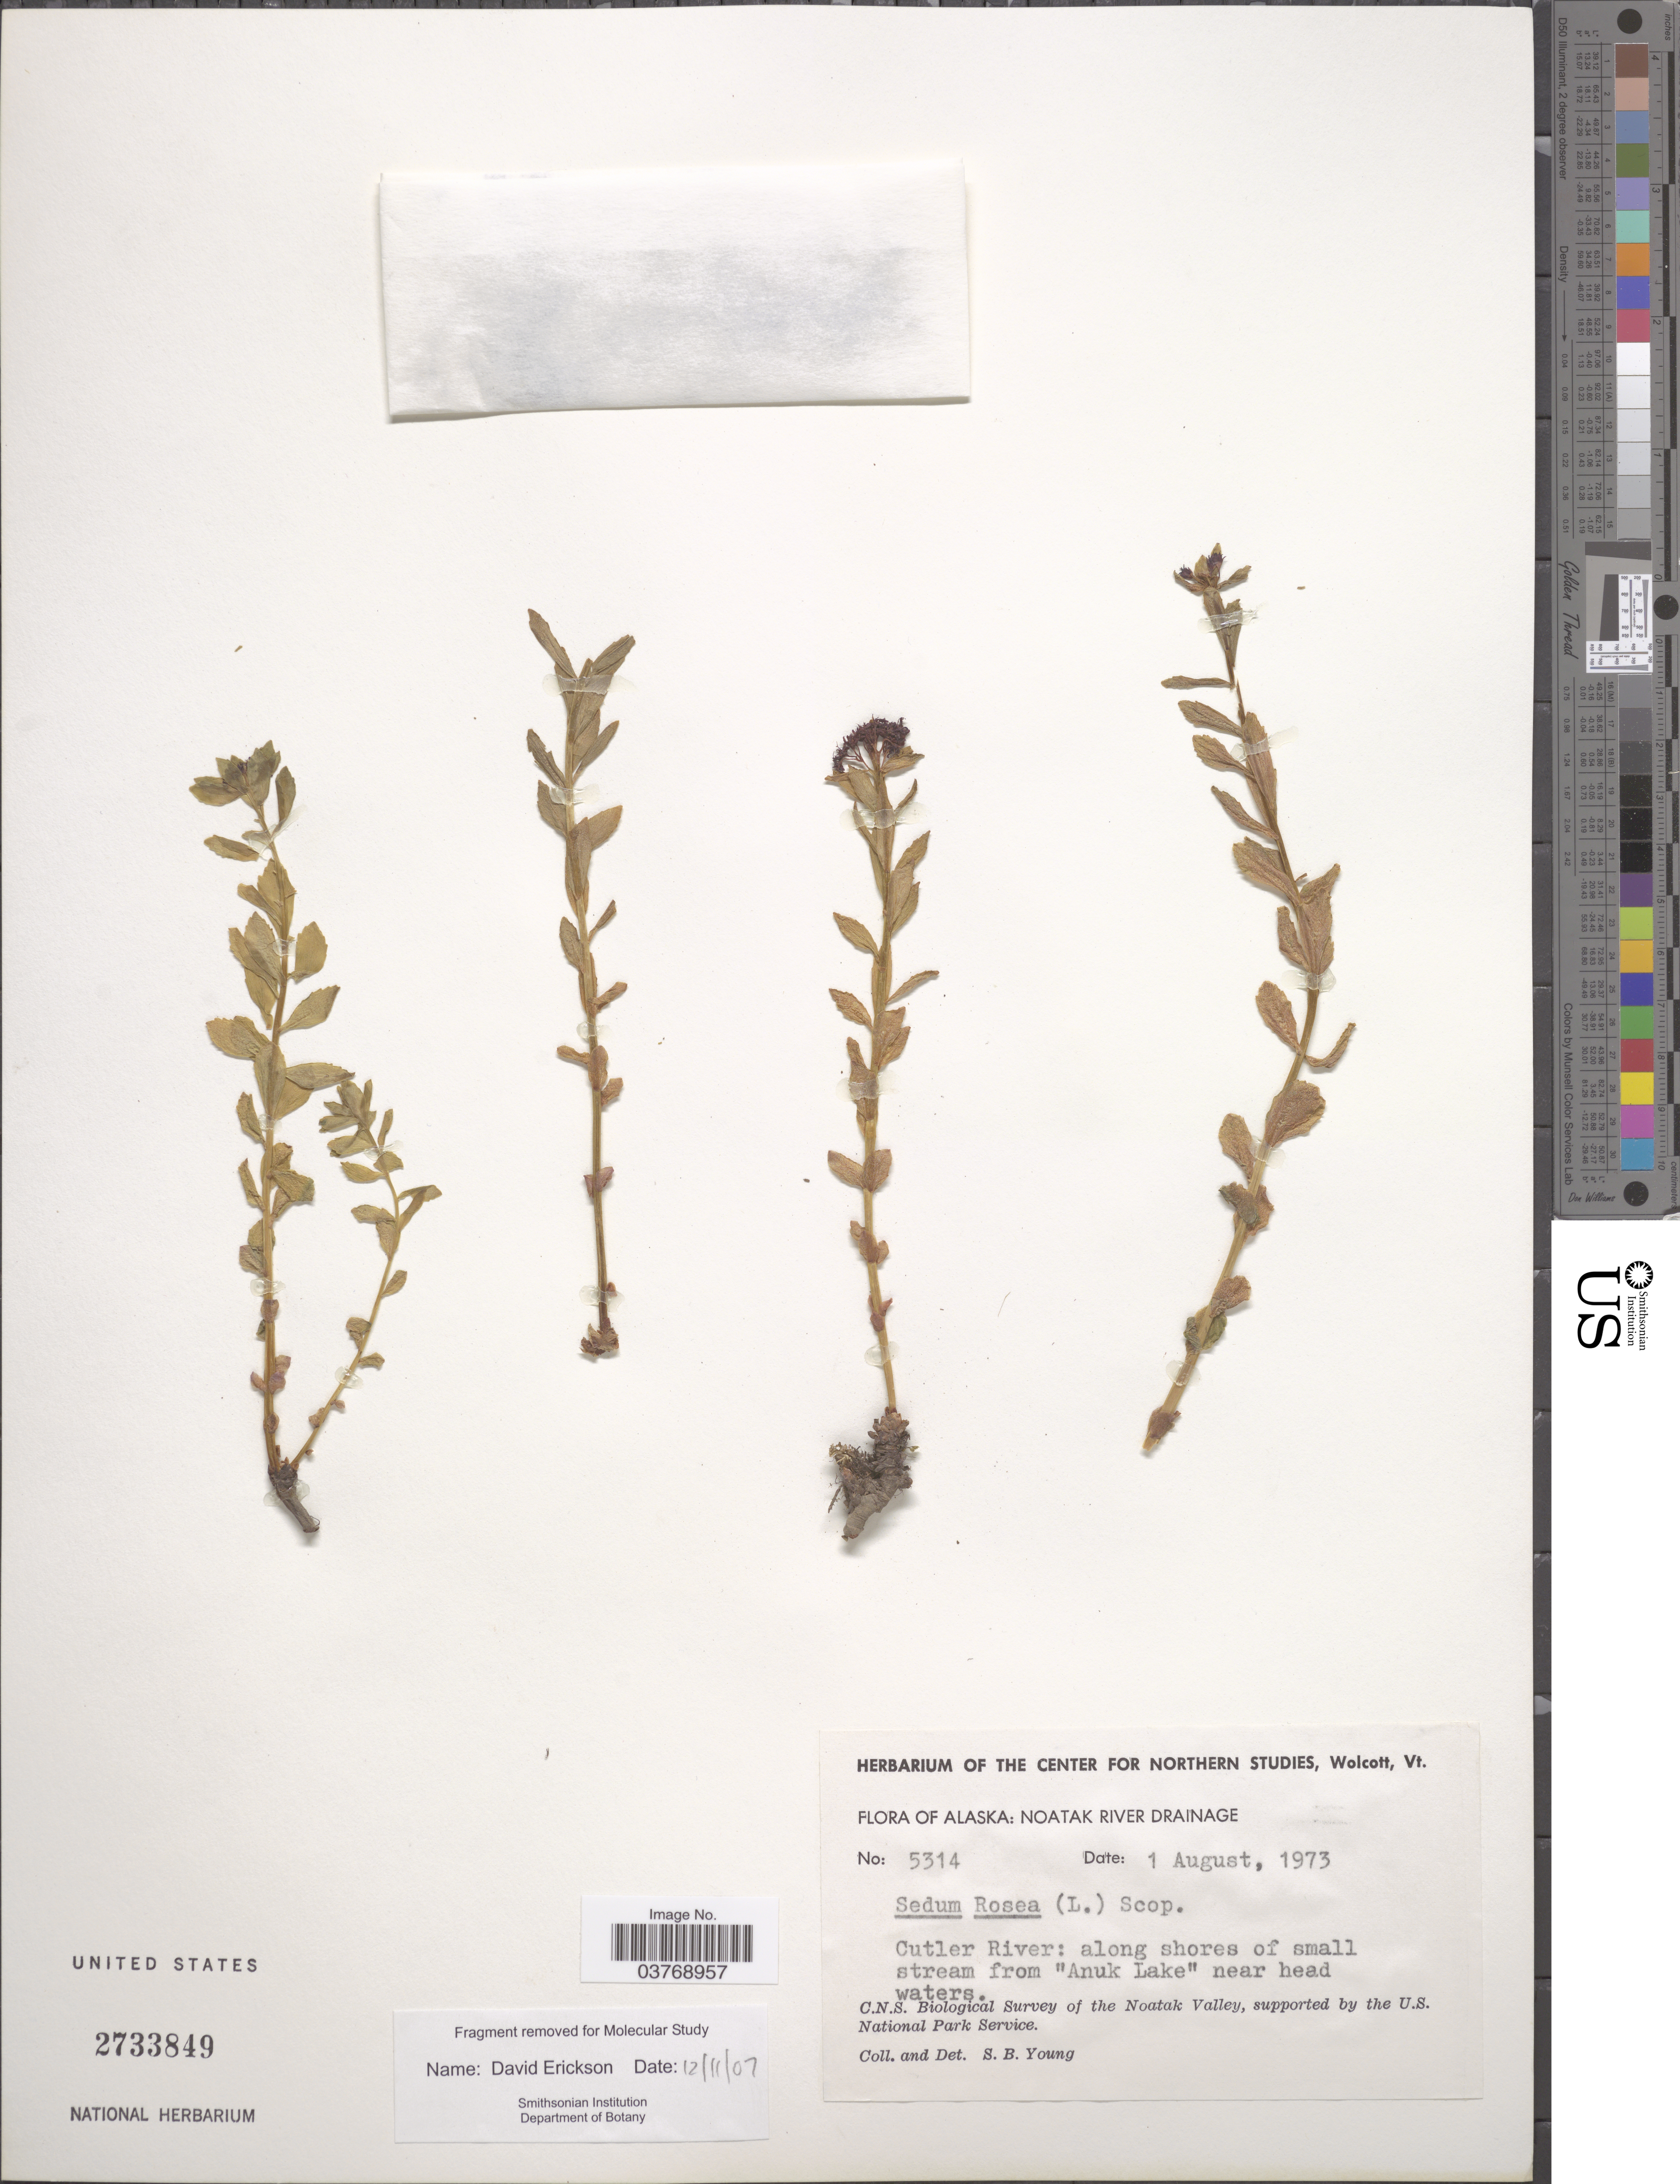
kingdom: Plantae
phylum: Tracheophyta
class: Magnoliopsida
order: Saxifragales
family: Crassulaceae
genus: Rhodiola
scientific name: Rhodiola rosea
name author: L.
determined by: Strong, Mark T., (BOT), Smithsonian Institution - National Museum of Natural History (UNITED STATES)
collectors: S. Young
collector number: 5314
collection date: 1973-08-01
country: United States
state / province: Alaska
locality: Noatak River Drainage. Cutler River: along shores of small stream from "Anuk Lake" near head waters. Noatak Valley.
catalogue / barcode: US 2733849